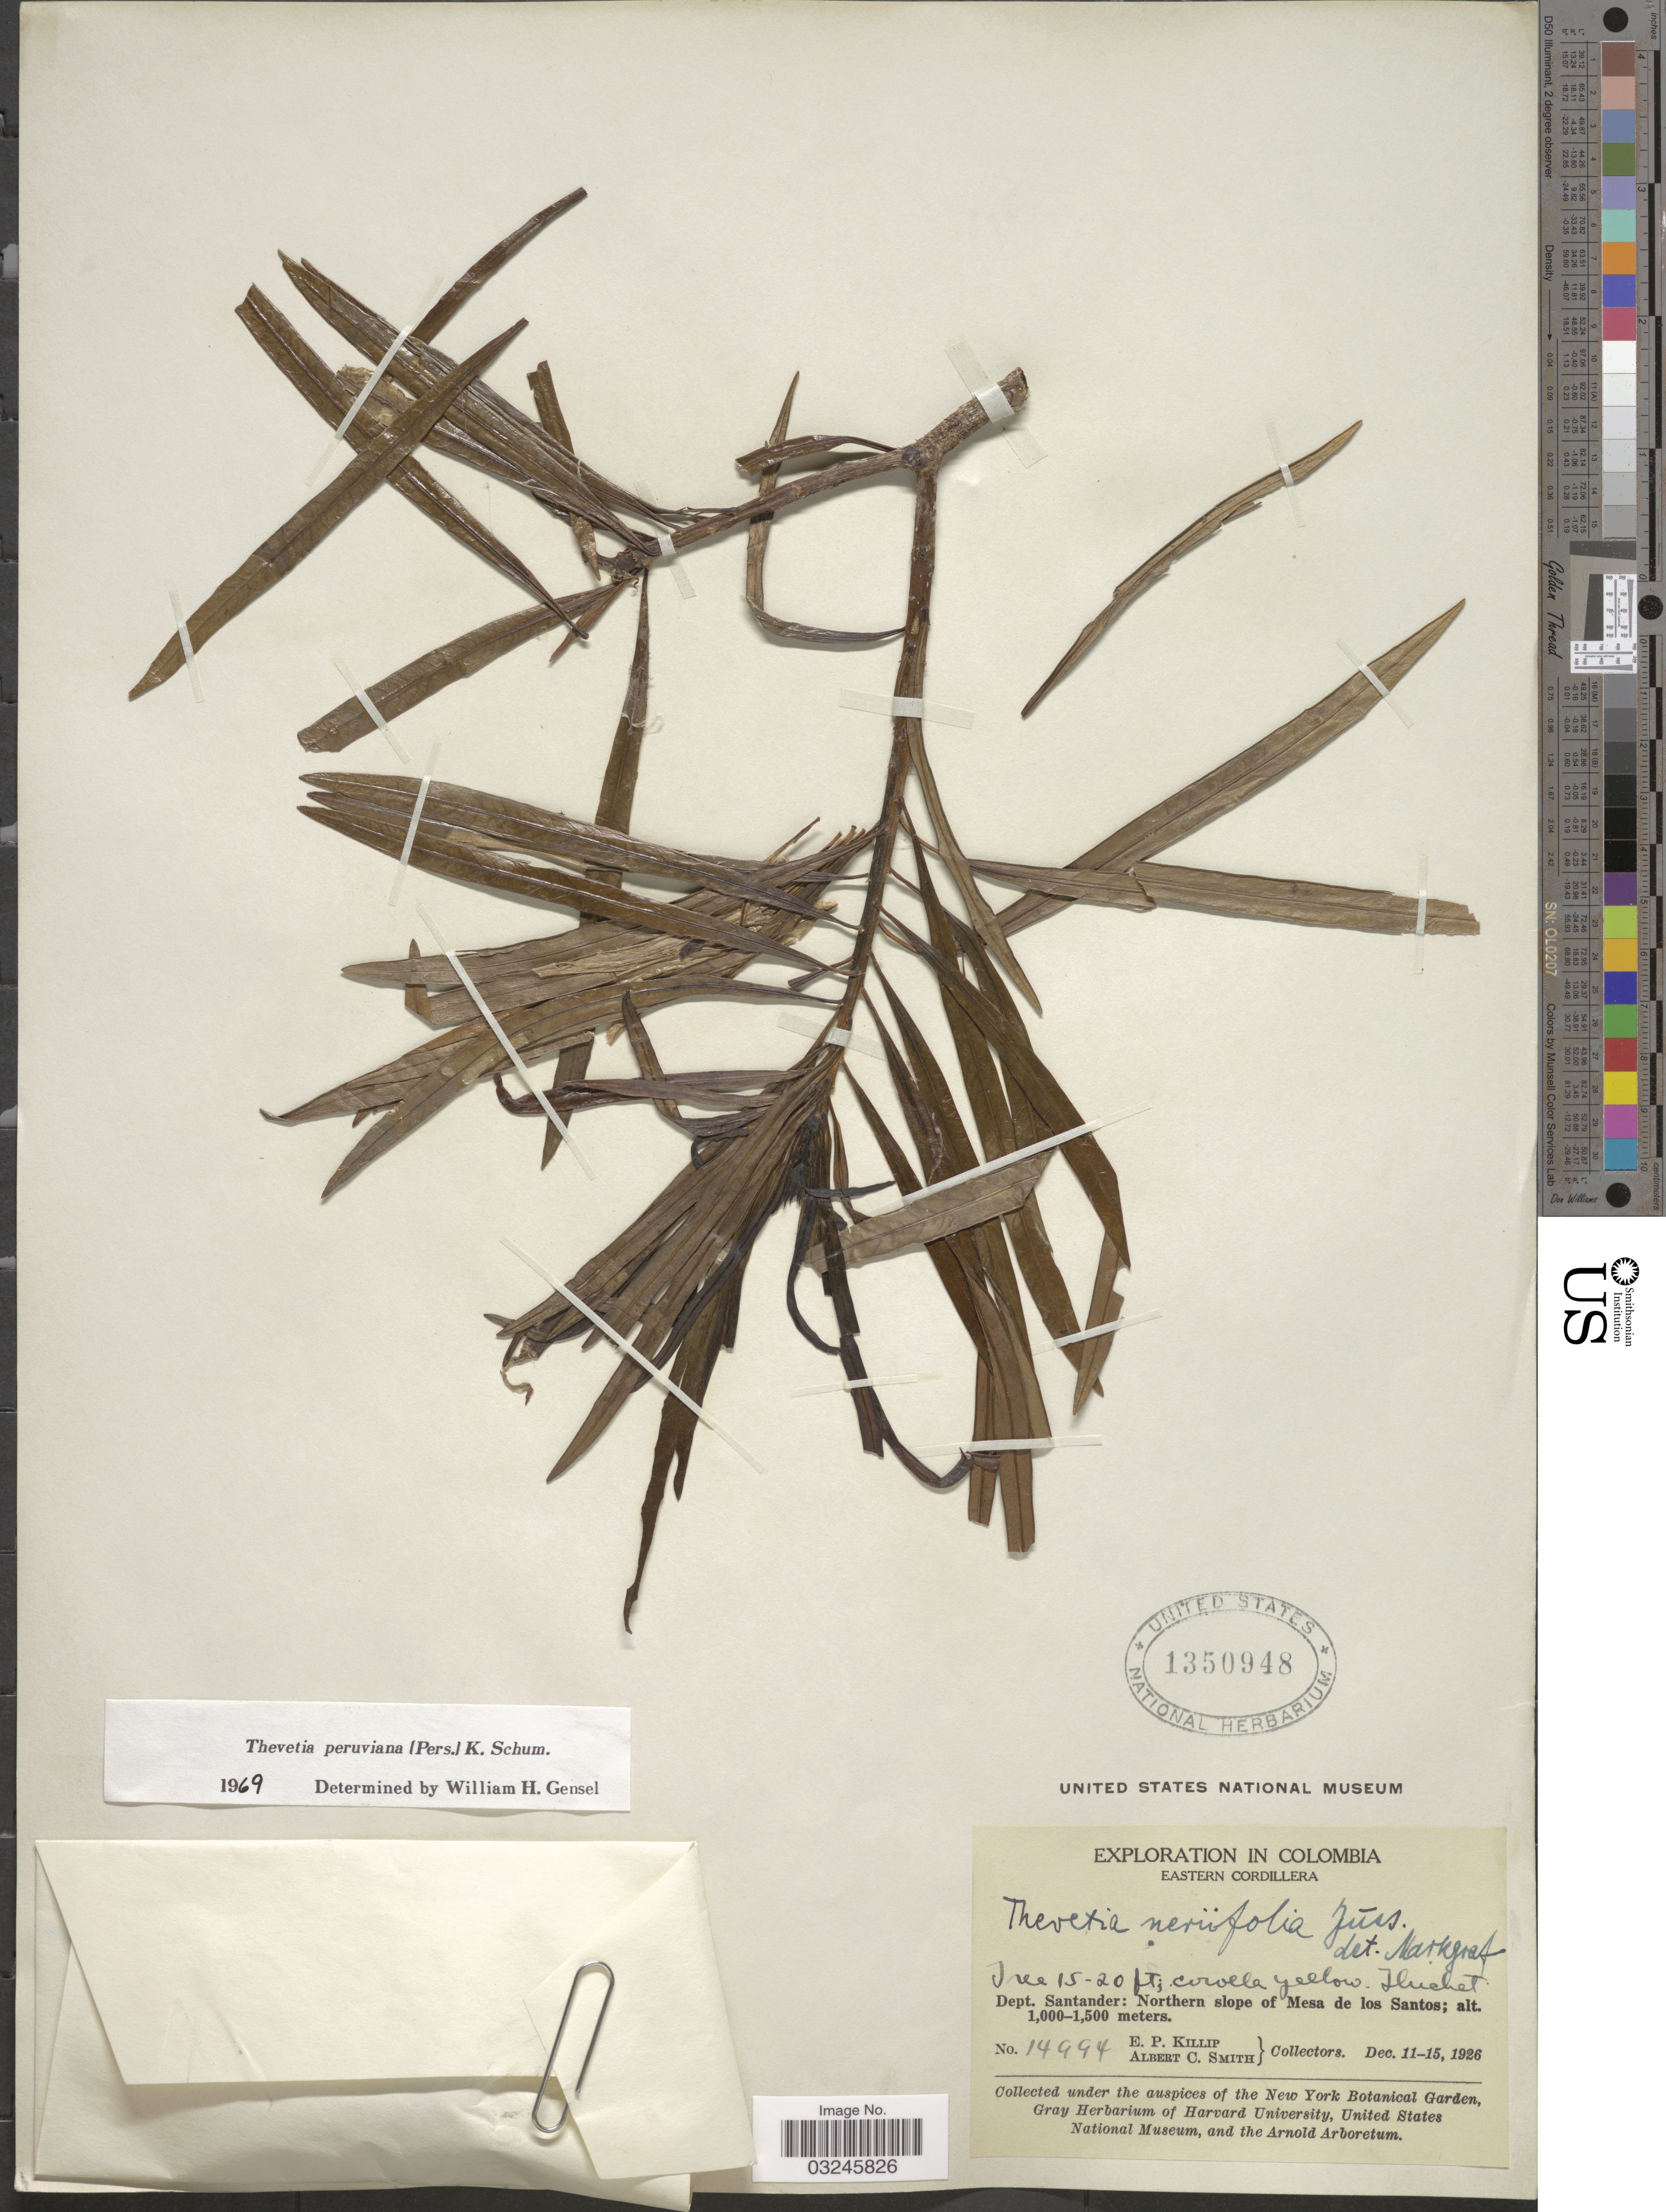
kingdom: Plantae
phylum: Tracheophyta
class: Magnoliopsida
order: Gentianales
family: Apocynaceae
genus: Thevetia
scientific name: Thevetia peruviana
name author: (Pers.) K. Schum.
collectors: E. P. Killip & A. C. Smith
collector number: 14994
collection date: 1926-12-11/1926-12-15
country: Colombia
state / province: Santander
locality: Eastern Cordillera, Dept. Santander: Northern slope of Mesa de los Santos.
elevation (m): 1000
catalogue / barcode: US 1350948